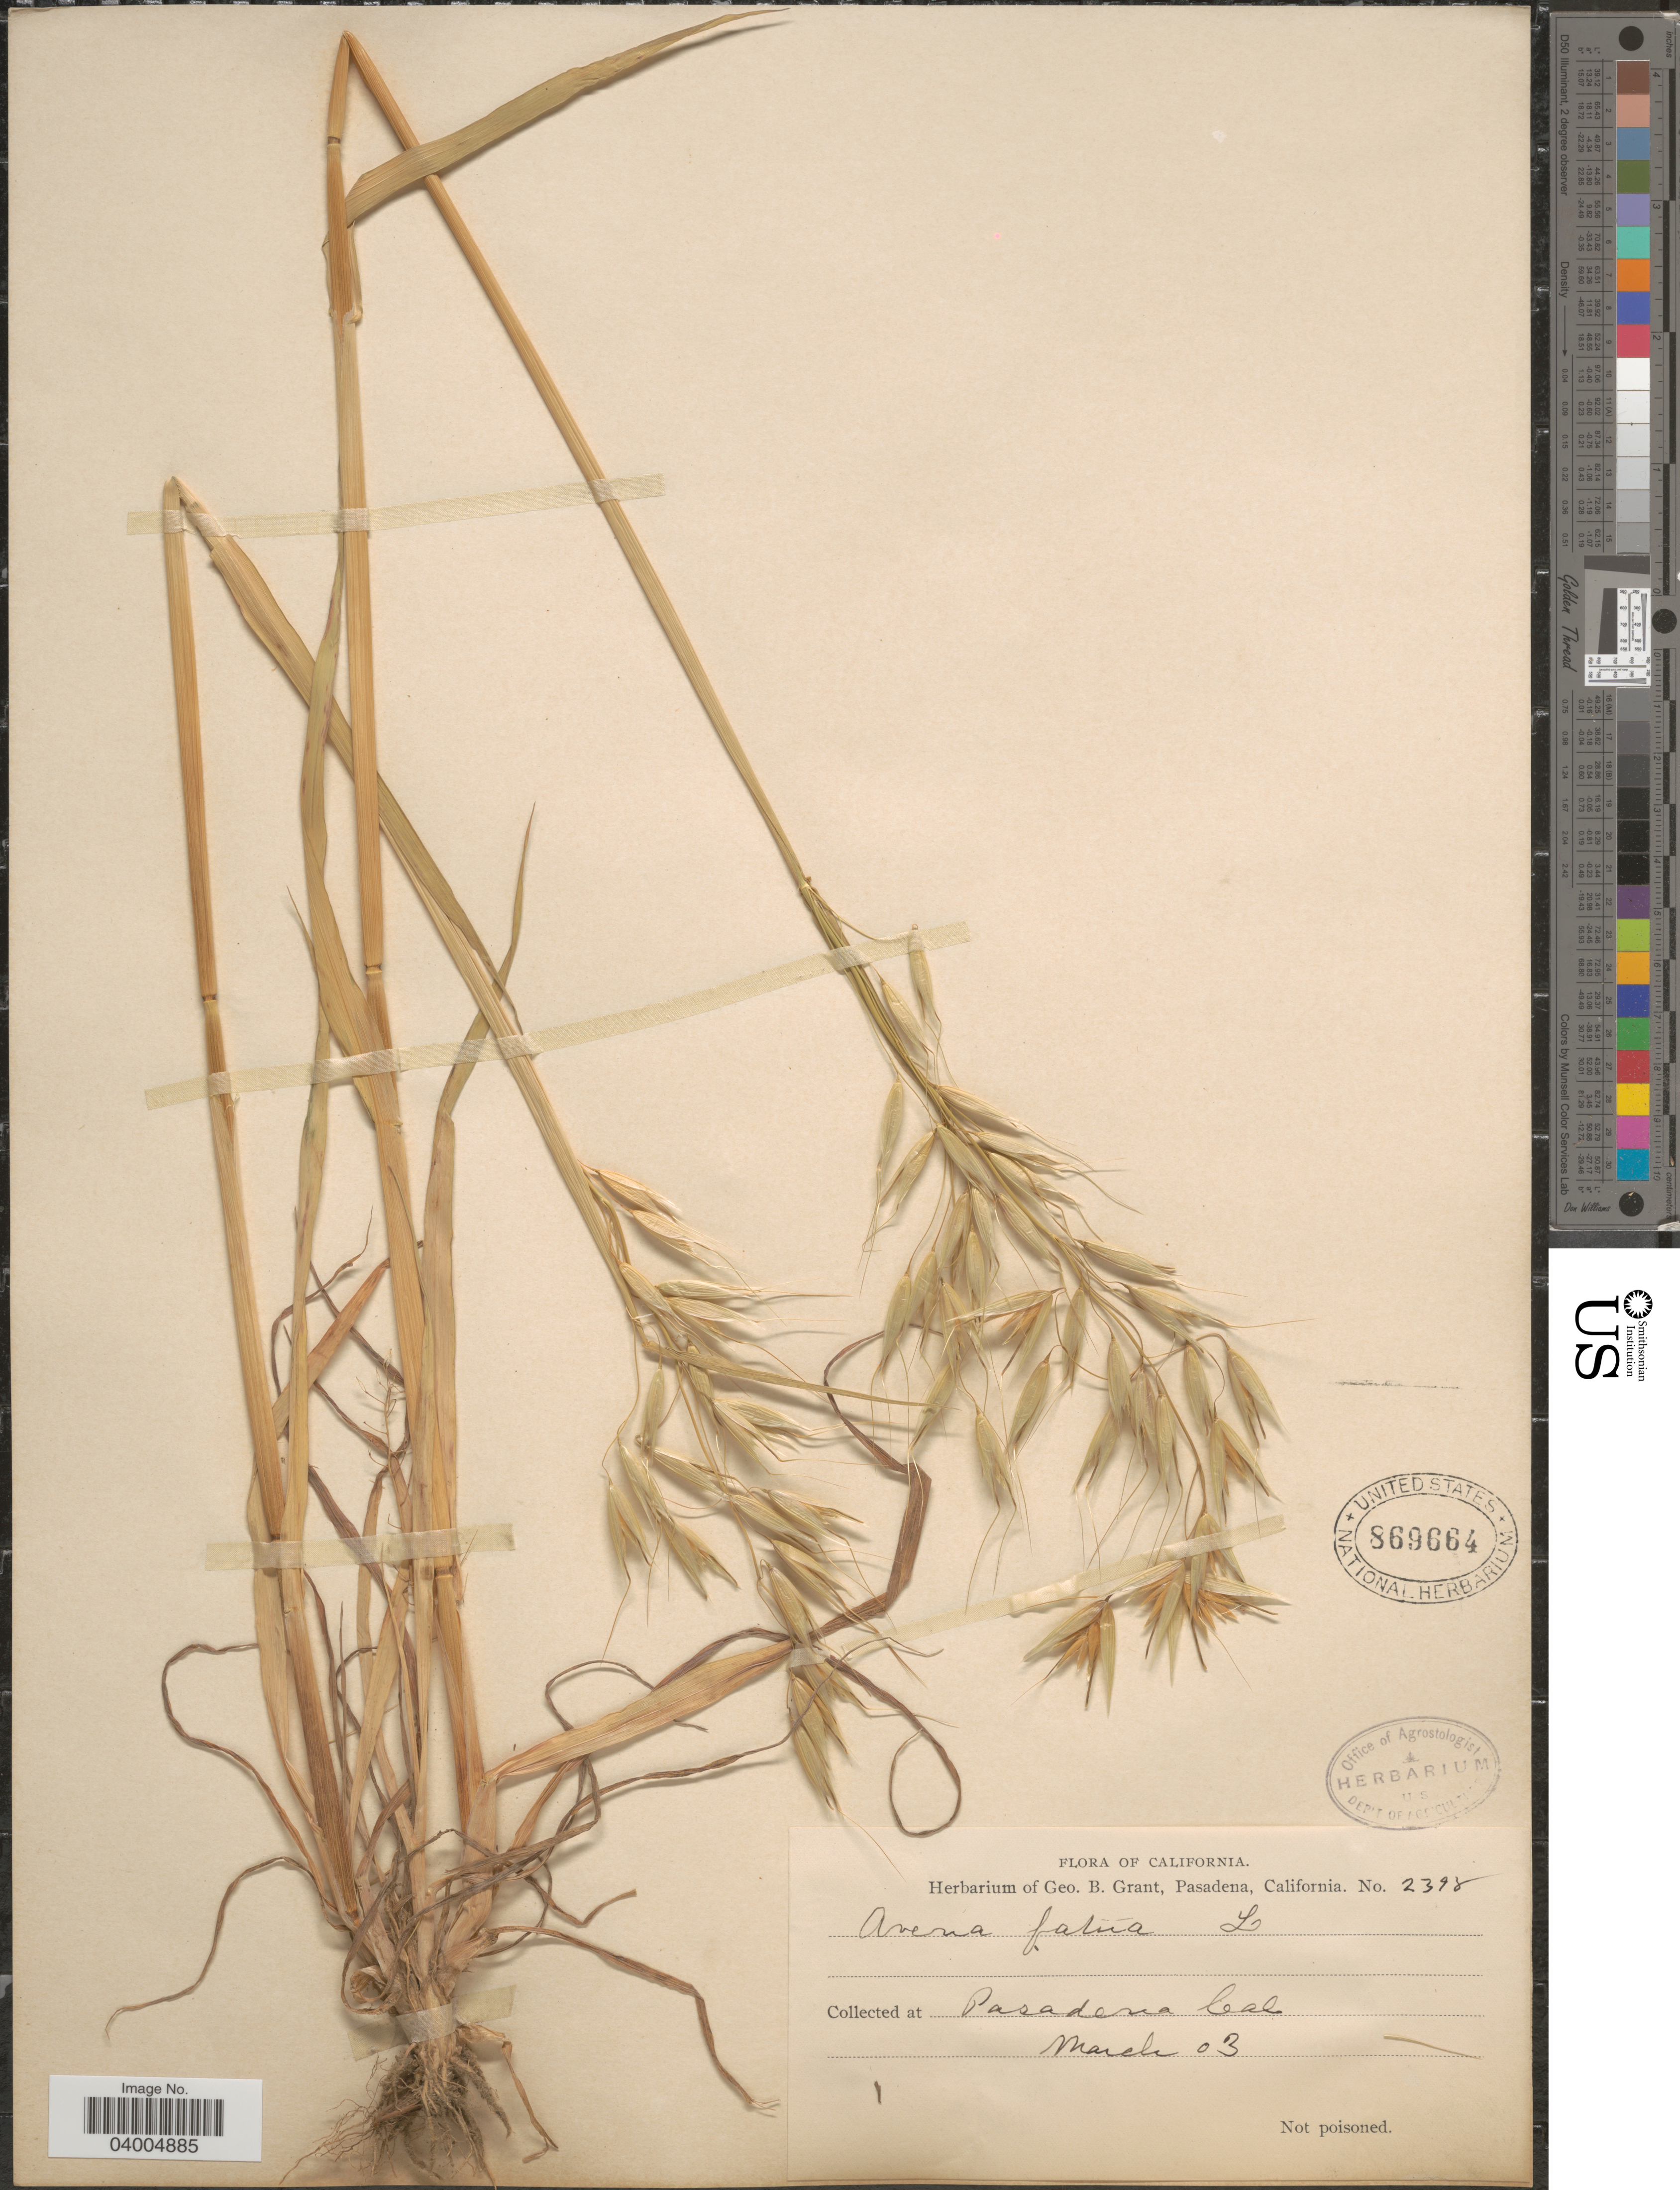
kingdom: Plantae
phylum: Tracheophyta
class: Liliopsida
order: Poales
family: Poaceae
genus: Avena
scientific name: Avena fatua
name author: L.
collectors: ex herb. Geo. B. Grant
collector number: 2398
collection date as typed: Transcribed d/m/y: /3/3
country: United States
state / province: California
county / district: Los Angeles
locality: Pasadena.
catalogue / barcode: US 869664